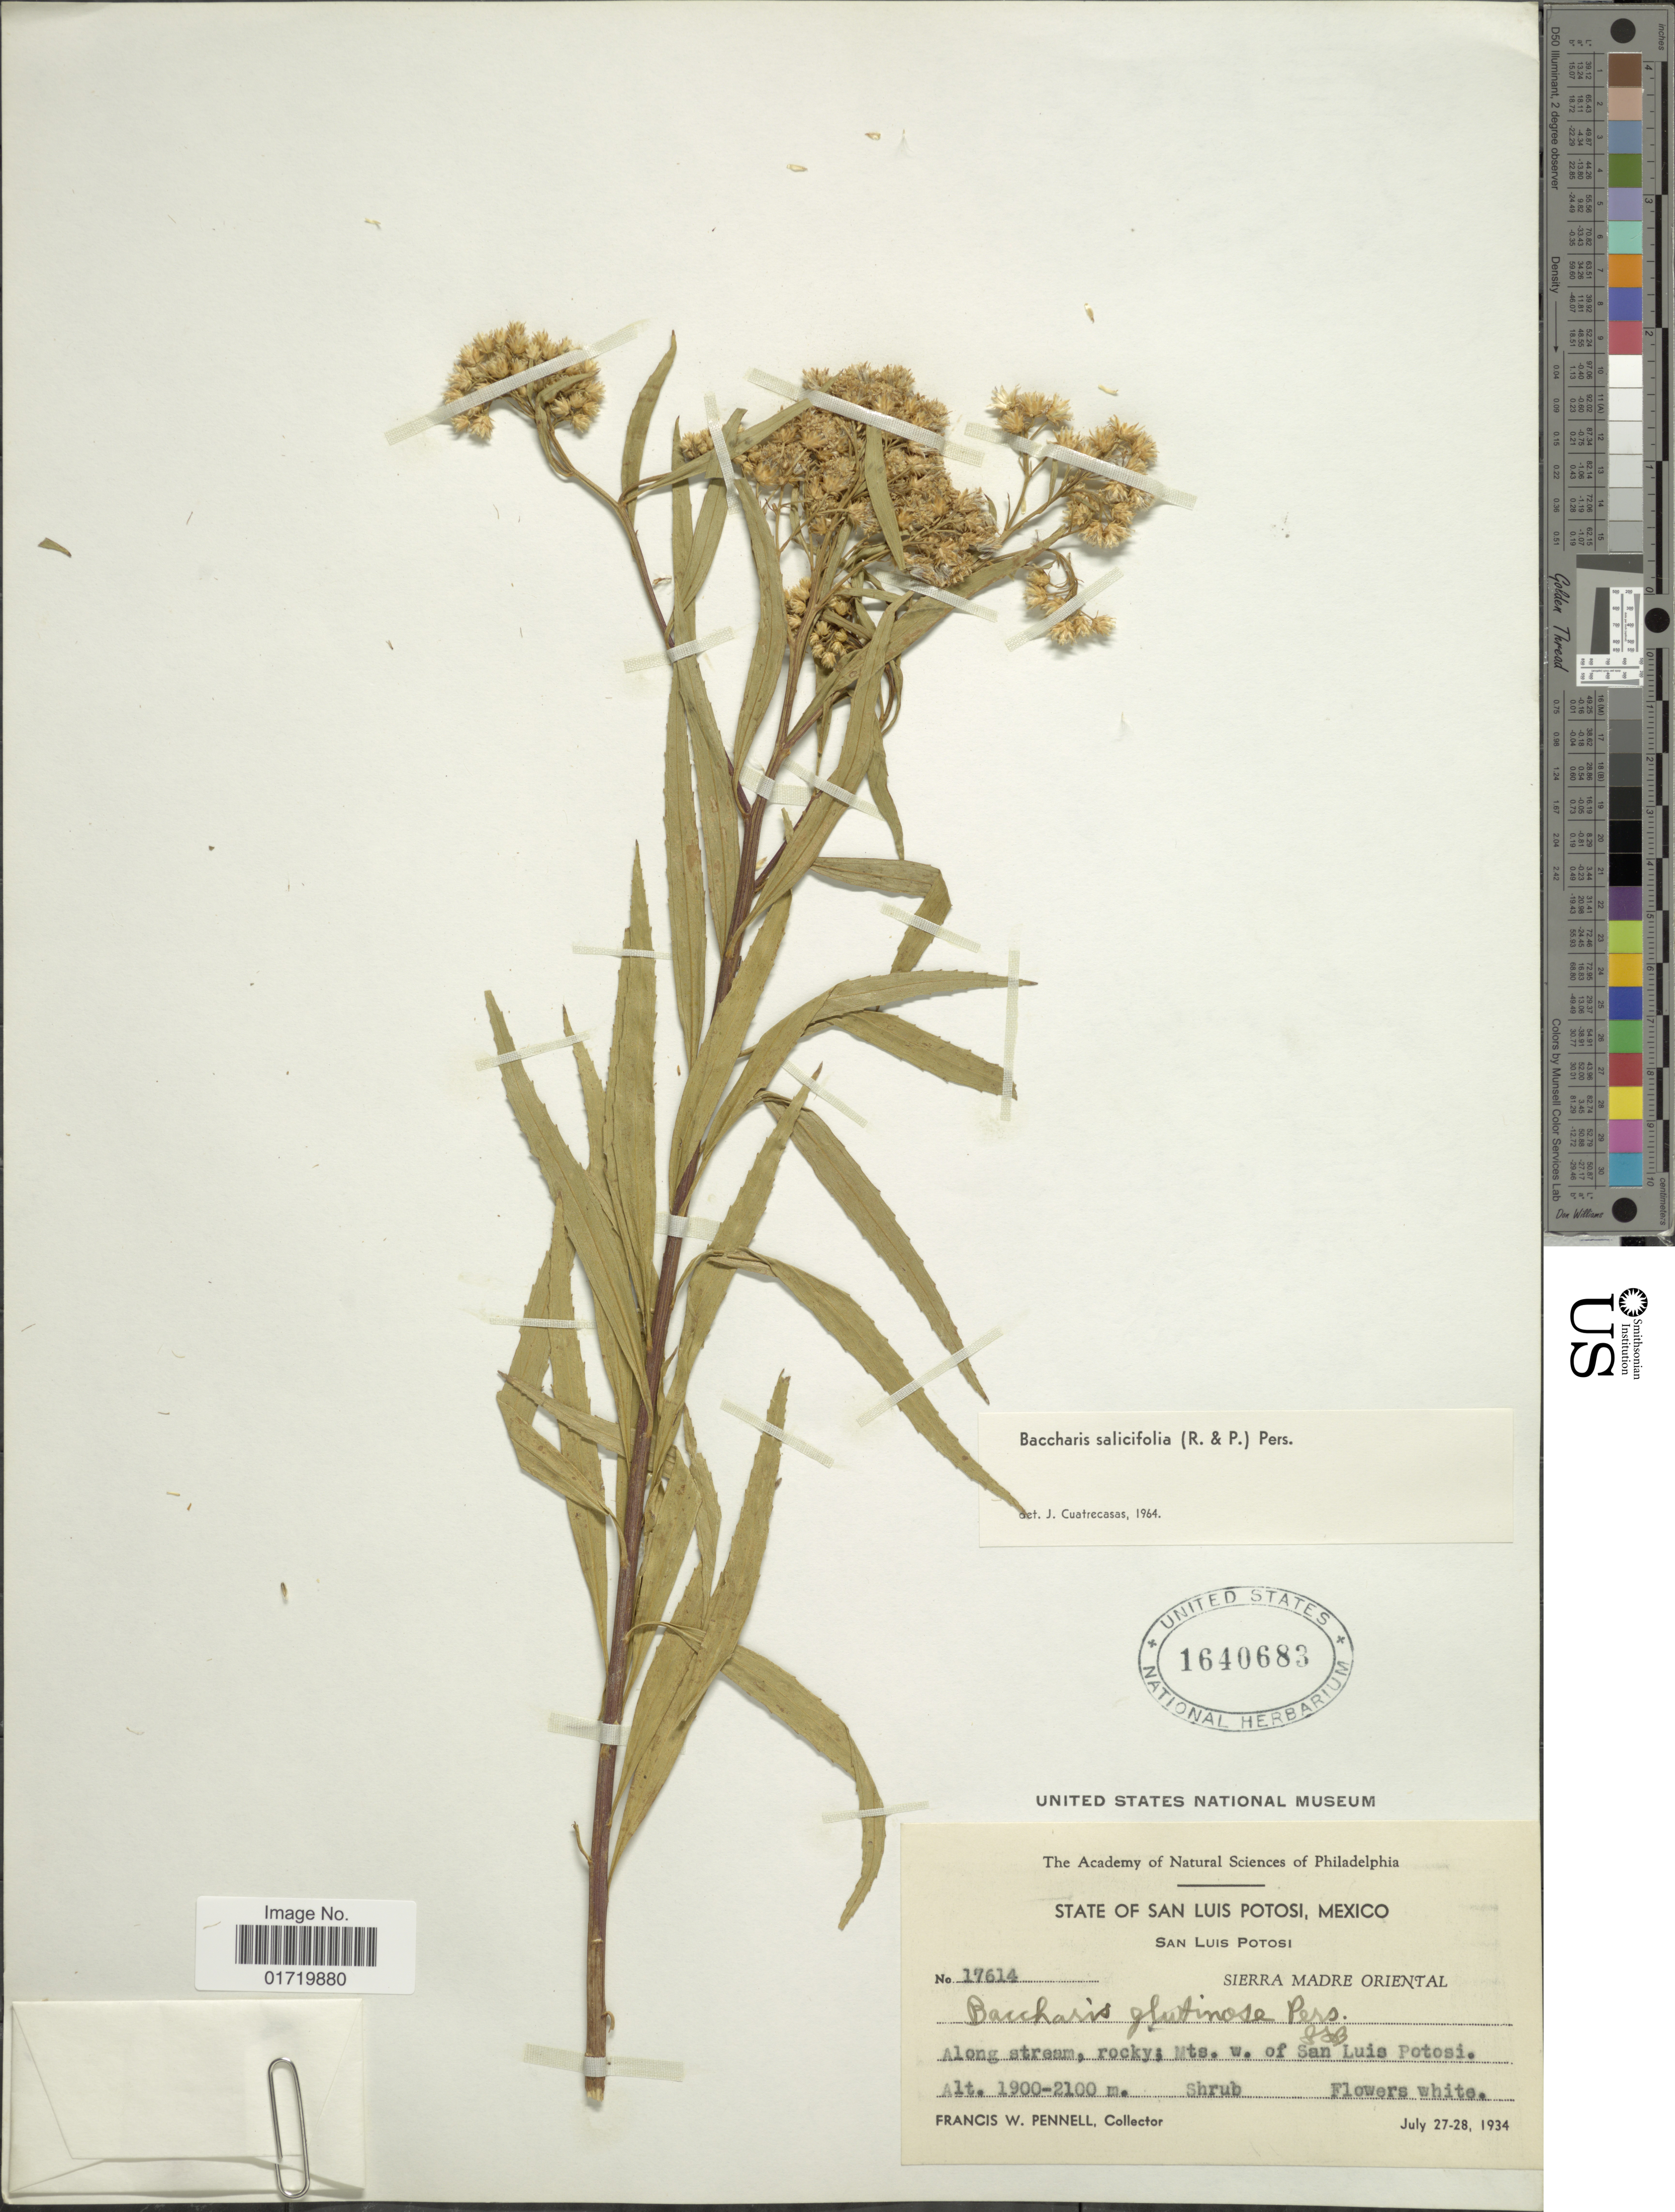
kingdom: Plantae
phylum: Tracheophyta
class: Magnoliopsida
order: Asterales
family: Asteraceae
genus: Baccharis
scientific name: Baccharis salicifolia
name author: (Ruiz & Pav.) Pers.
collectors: F. W. Pennell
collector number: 17614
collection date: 1934-07-27/1934-07-28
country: Mexico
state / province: San Luis Potosí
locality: State of San Luis Potosi, Sierra Madre Oriental, Mts. w. of San Luis Potosi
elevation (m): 1900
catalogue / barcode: US 1640683